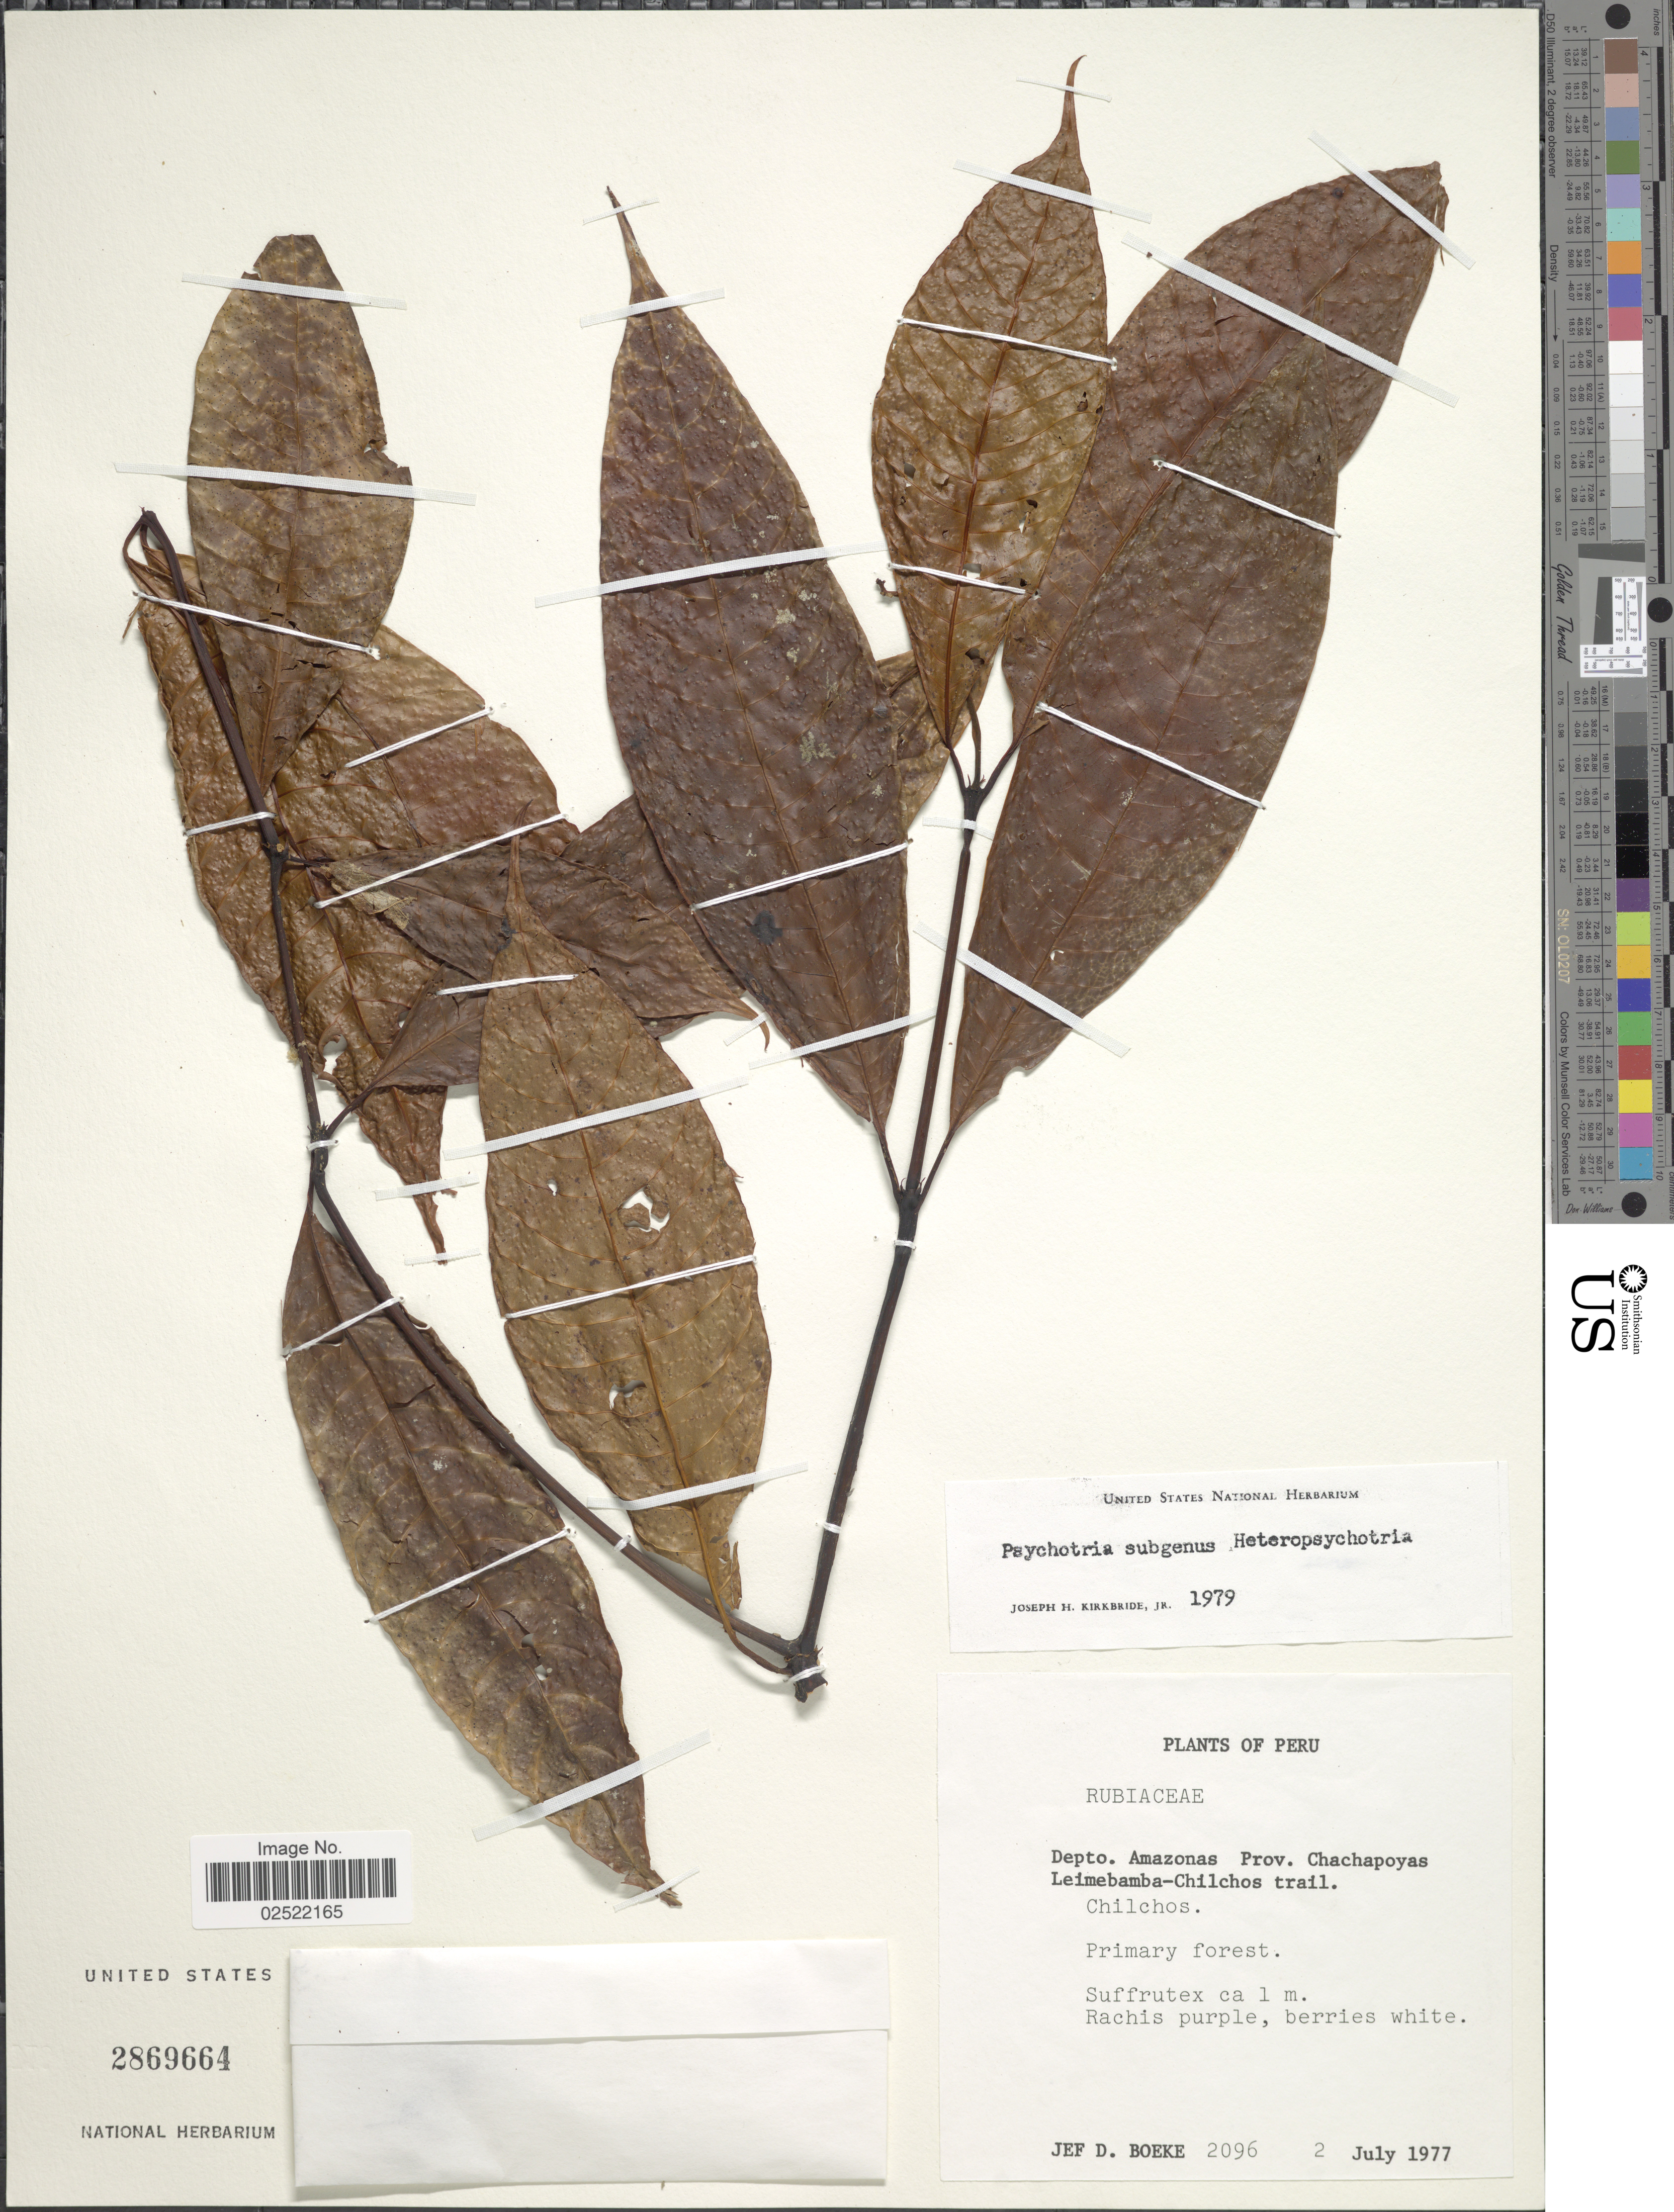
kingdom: Plantae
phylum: Tracheophyta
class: Magnoliopsida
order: Gentianales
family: Rubiaceae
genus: Psychotria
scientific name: Psychotria sp.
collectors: J. Boeke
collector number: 2096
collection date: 1977-07-02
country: Peru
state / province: Amazonas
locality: Depto. Amazonas Prov. Chachapoyas. Leimebamba-Chilchos trail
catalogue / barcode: US 2869664